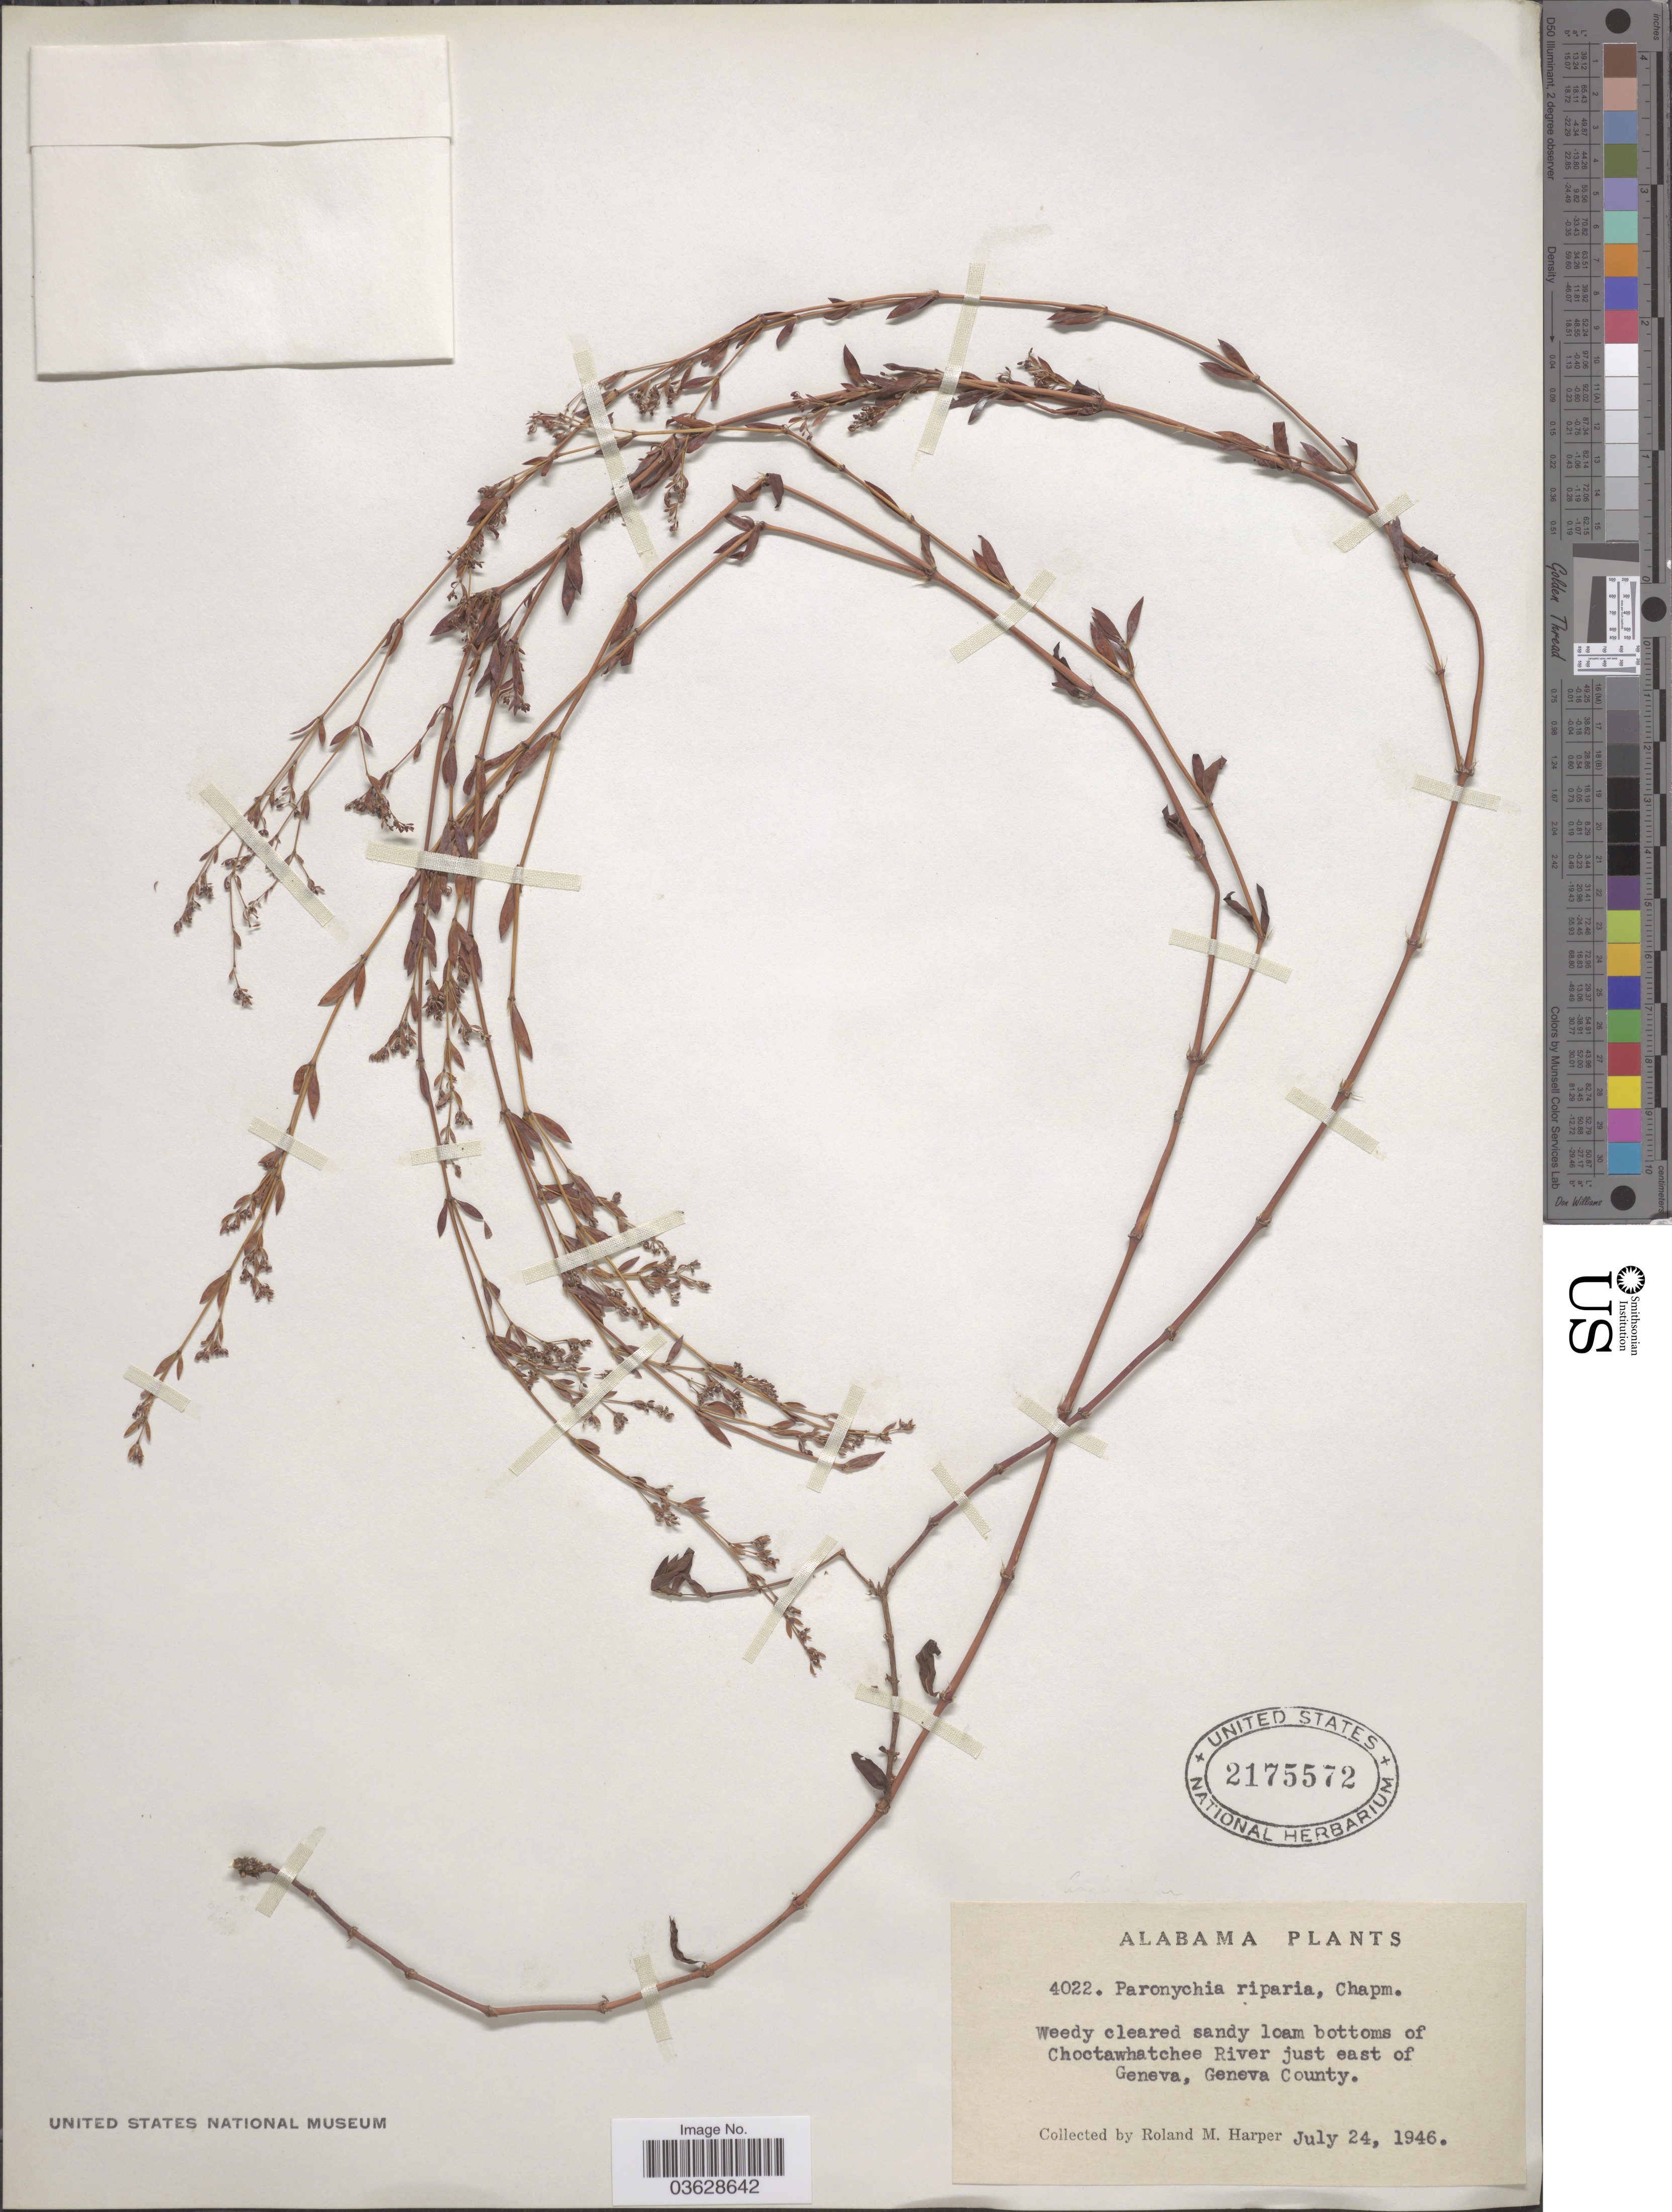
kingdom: Plantae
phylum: Tracheophyta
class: Magnoliopsida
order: Caryophyllales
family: Caryophyllaceae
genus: Paronychia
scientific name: Paronychia baldwinii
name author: (A. Gray & Torr.) Fenzl ex Walp.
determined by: Strong, Mark T., (BOT), Smithsonian Institution - National Museum of Natural History (UNITED STATES)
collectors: R. Harper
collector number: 4022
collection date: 1946-07-24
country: United States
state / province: Alabama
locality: Choctawatchee River just east of Geneva, Geneva County.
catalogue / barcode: US 2175572